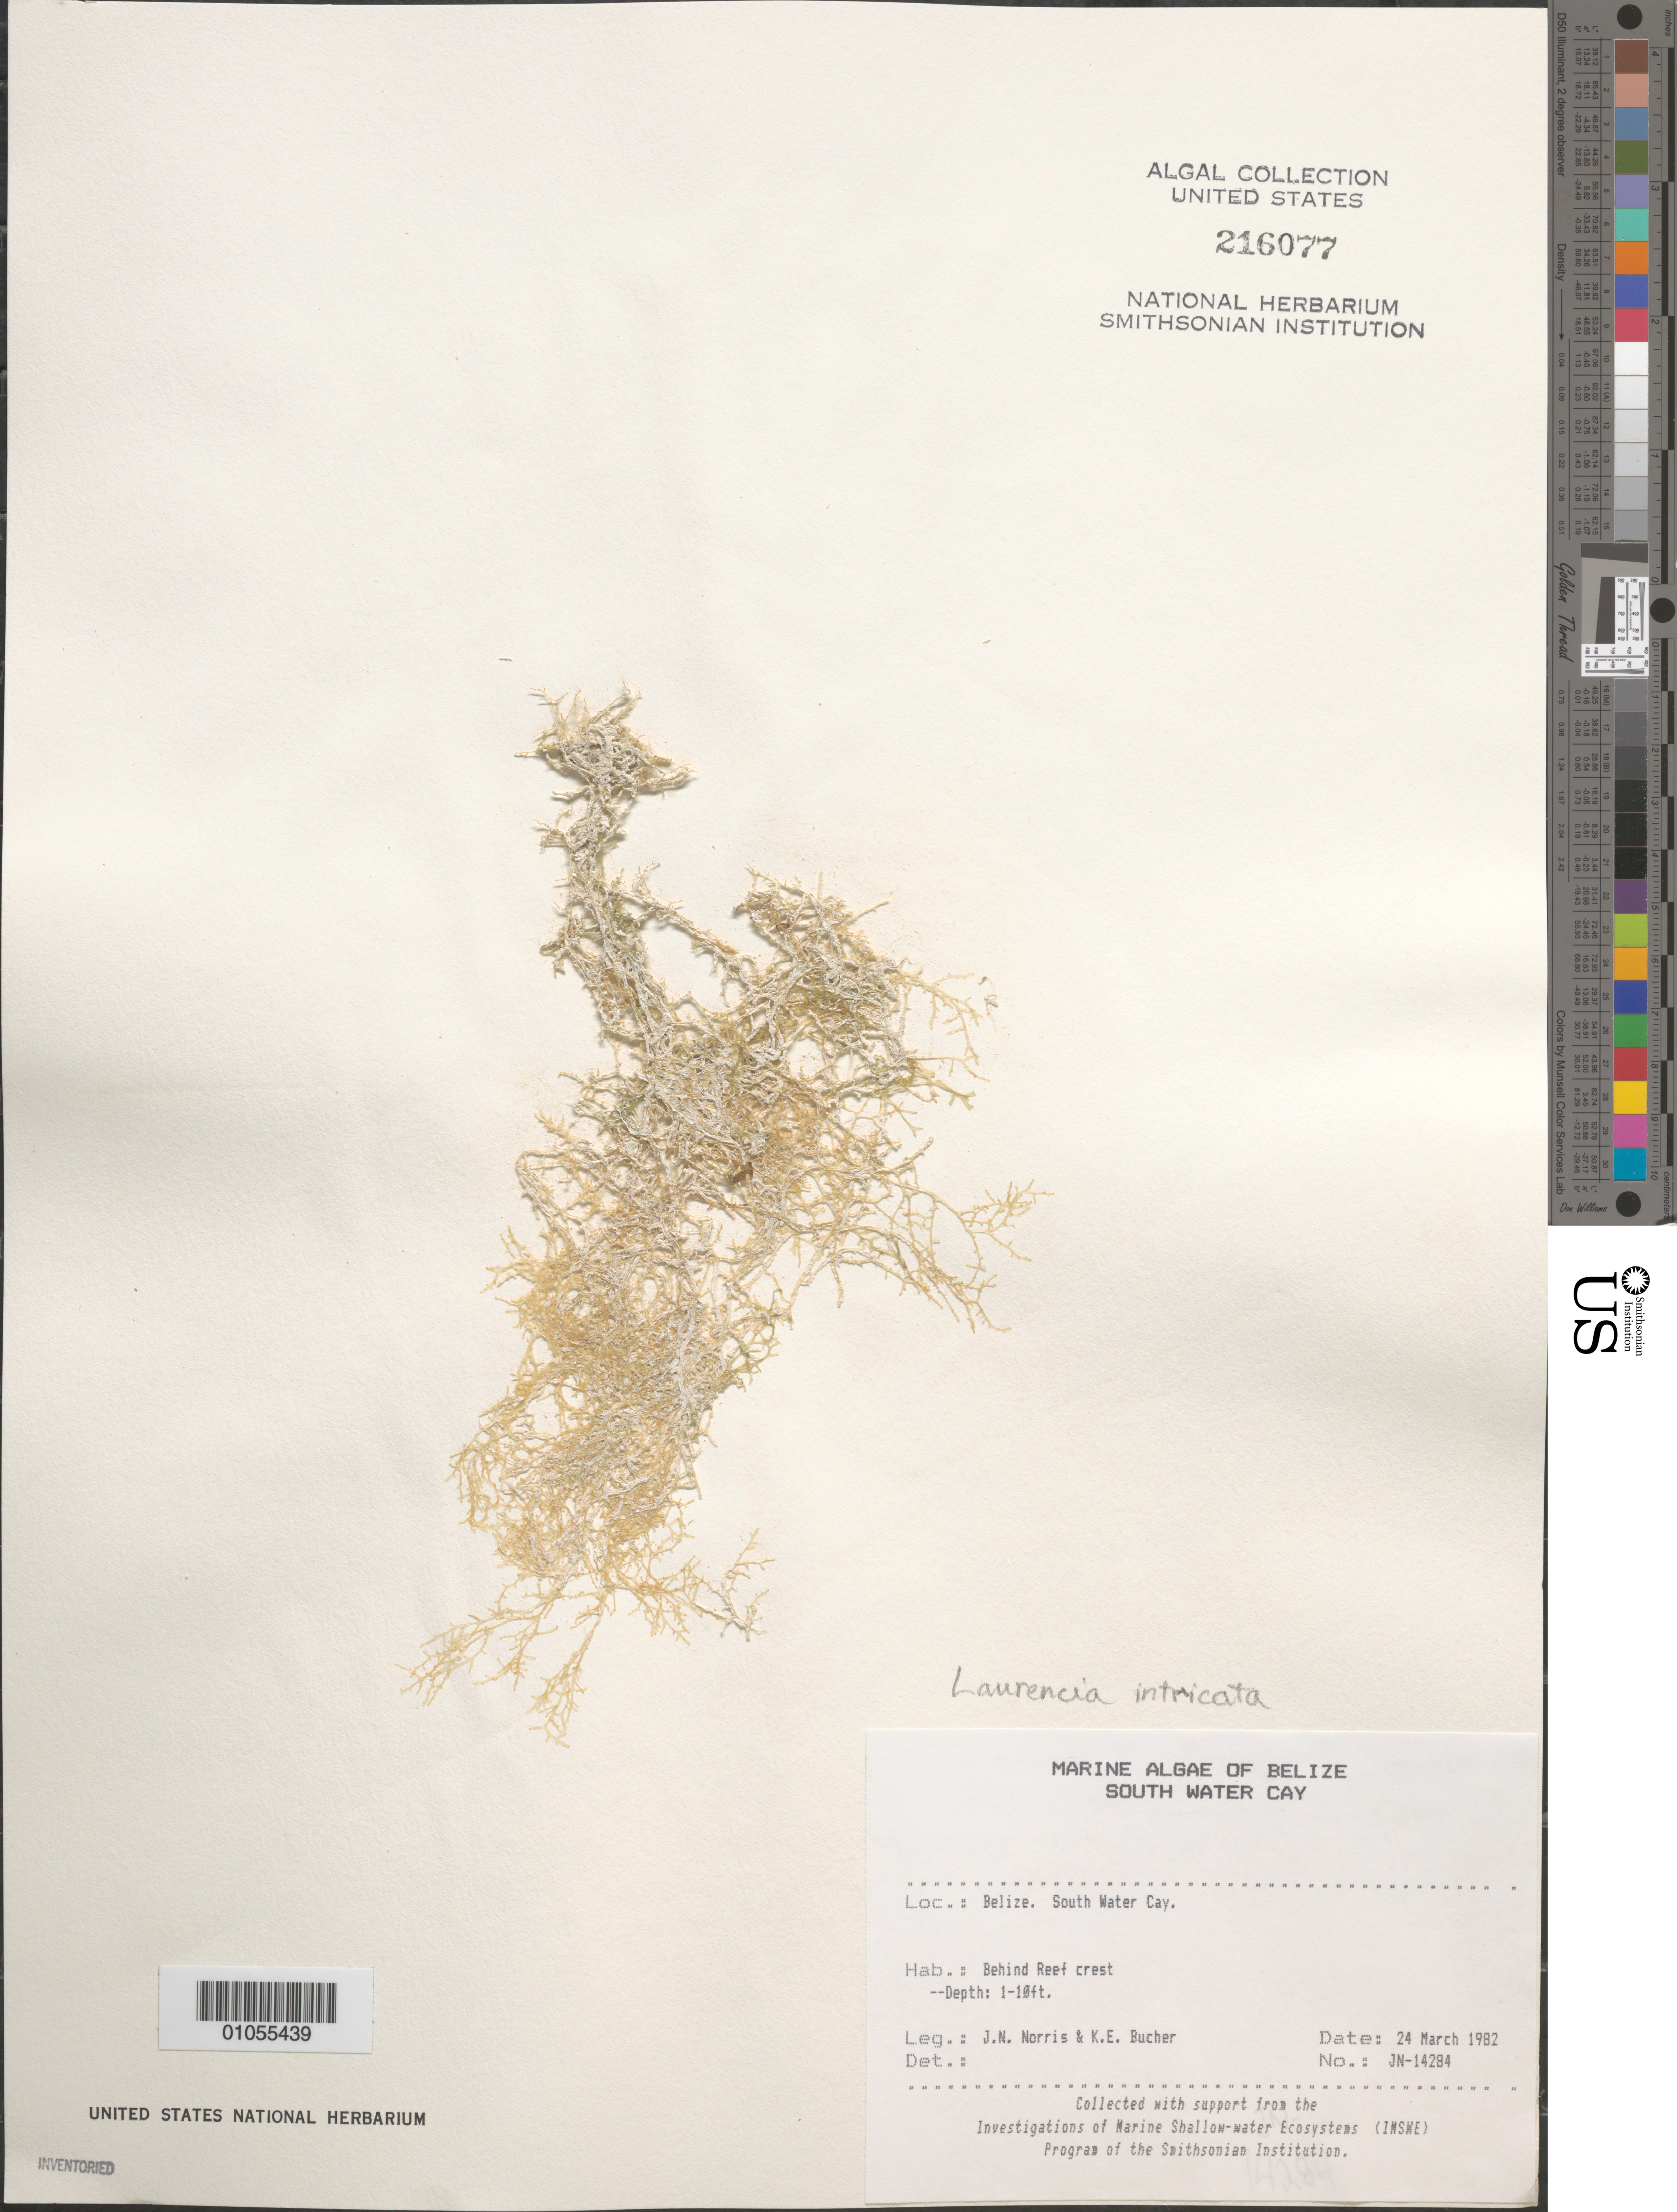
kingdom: Plantae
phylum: Rhodophyta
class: Florideophyceae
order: Ceramiales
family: Rhodomelaceae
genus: Laurencia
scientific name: Laurencia intricata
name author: J.V.Lamouroux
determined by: Norris, James N.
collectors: J. N. Norris & K. E. Bucher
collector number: JN-14284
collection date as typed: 24 Mar 1982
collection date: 1982-03-24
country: Belize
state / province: Stann Creek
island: South Water Cay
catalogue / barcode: US 216077